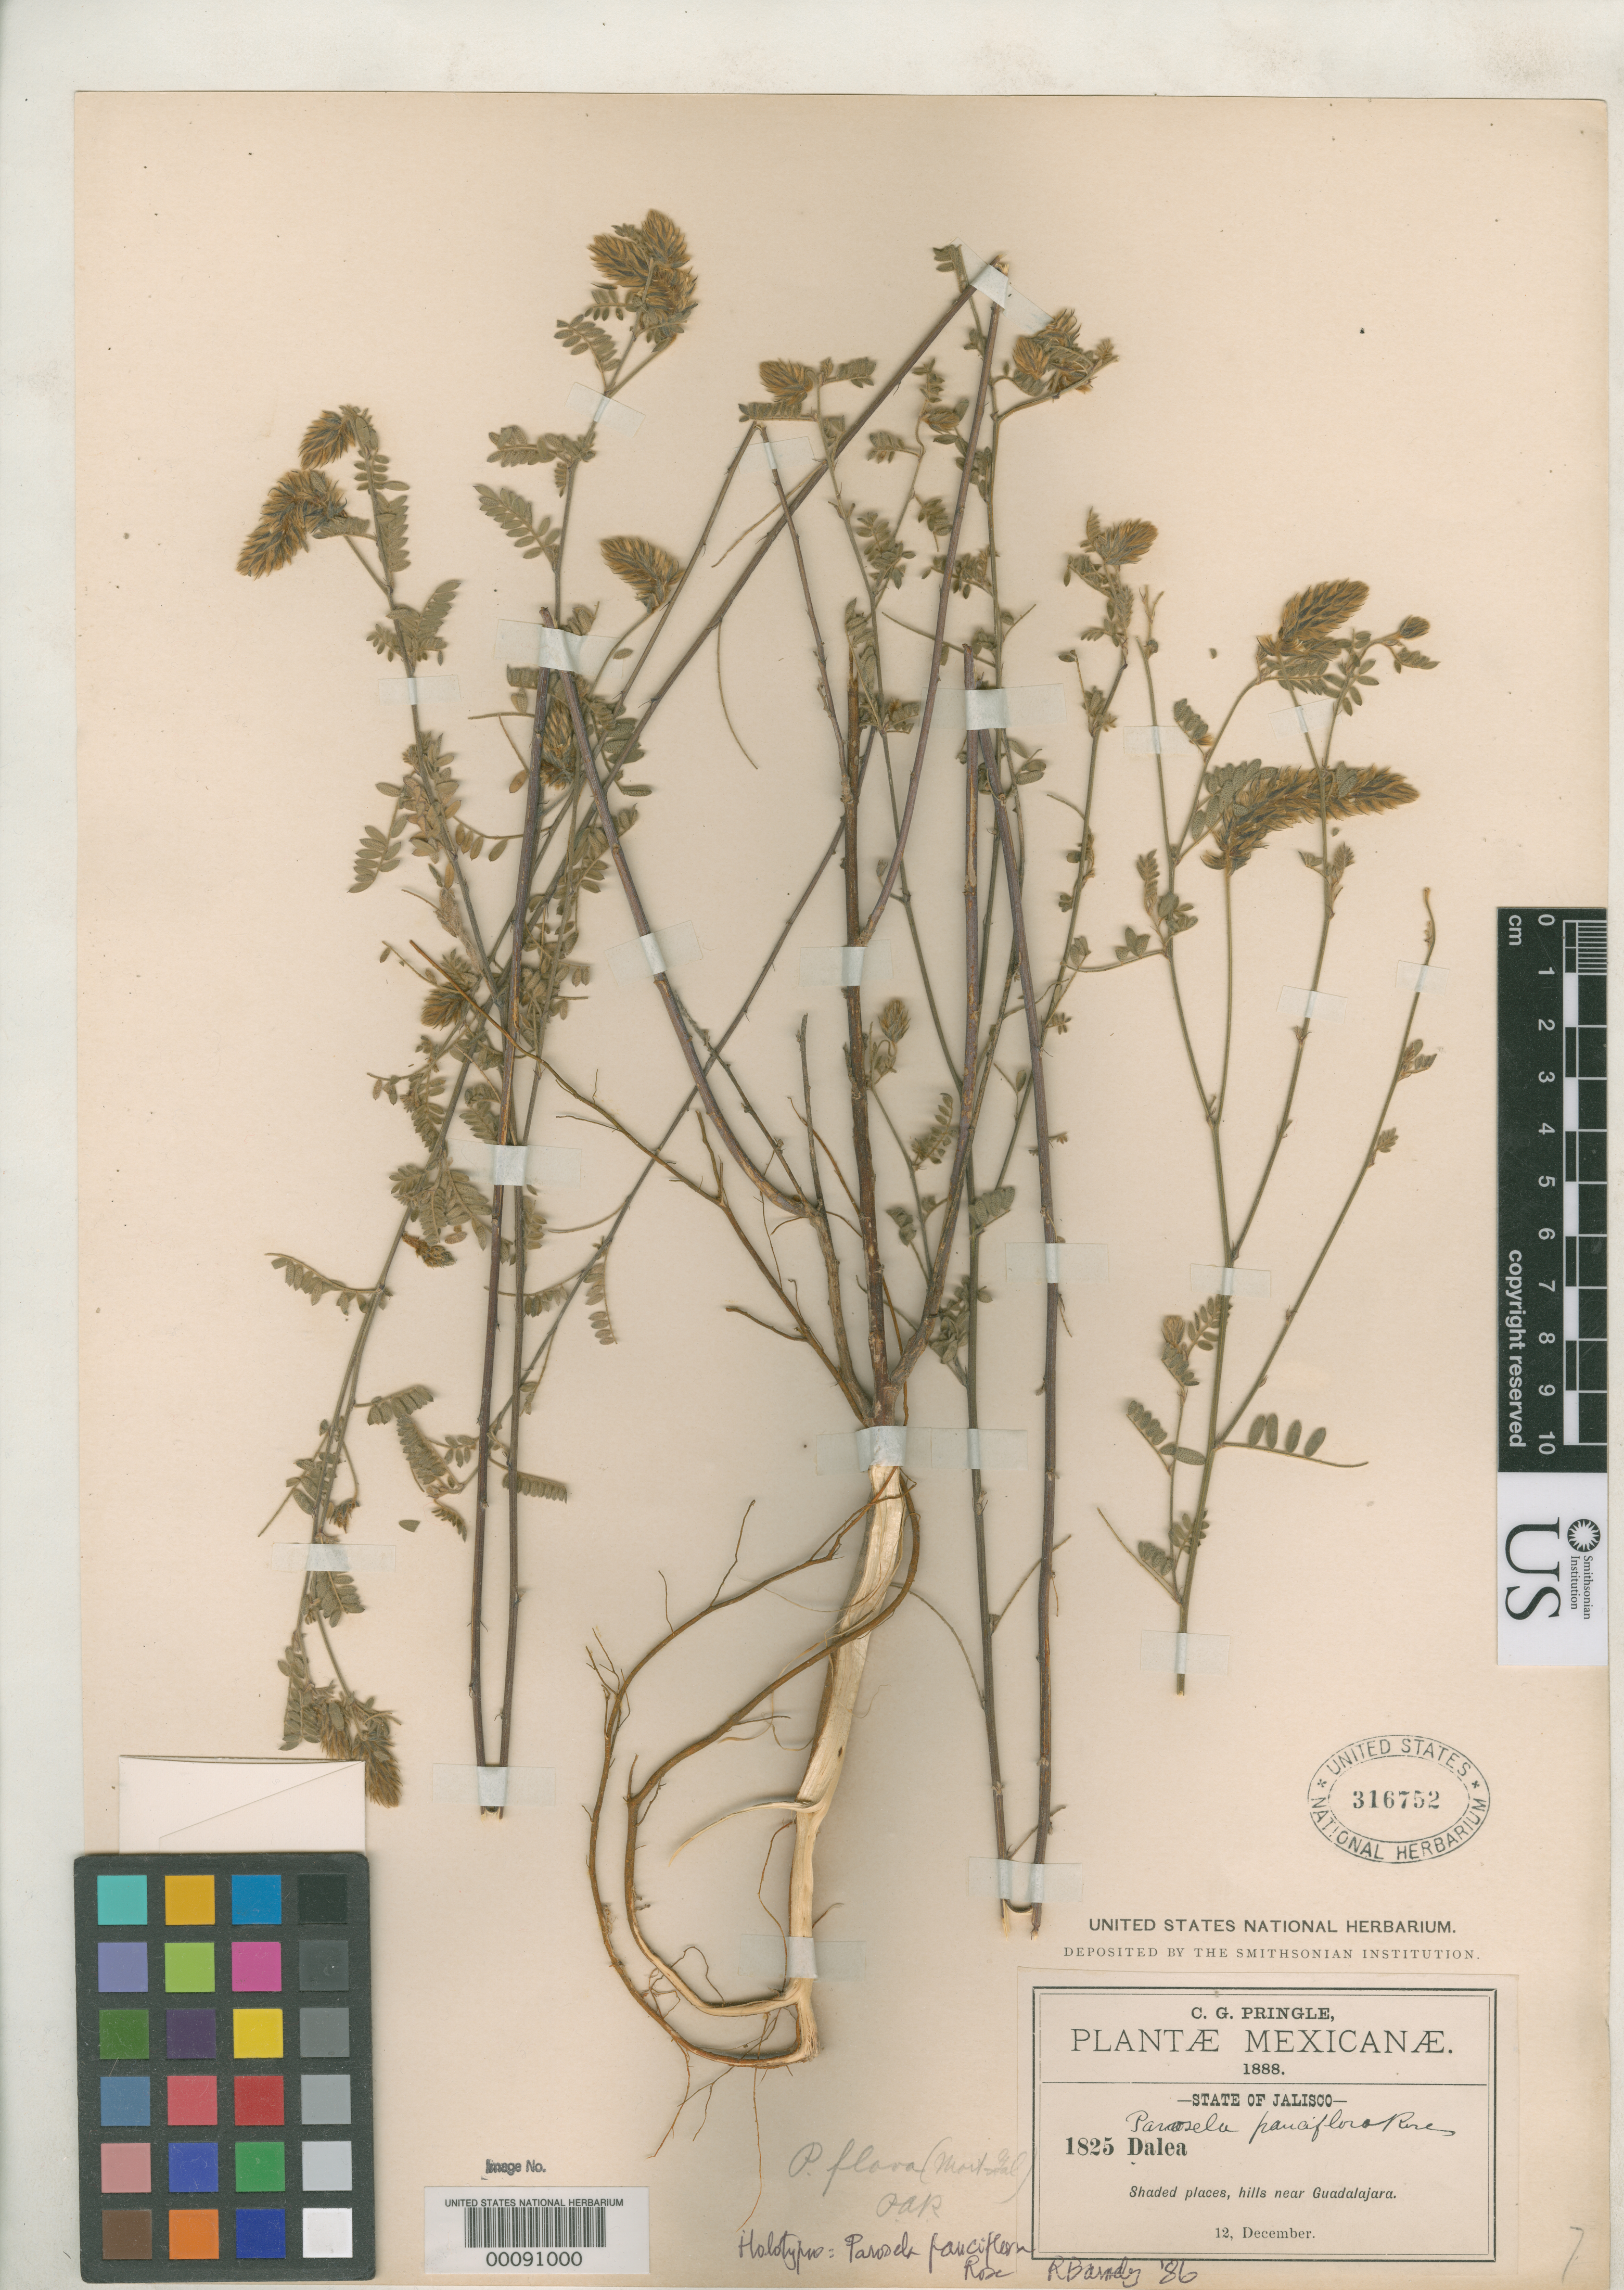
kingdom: Plantae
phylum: Tracheophyta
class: Magnoliopsida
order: Fabales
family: Fabaceae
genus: Parosela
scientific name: Parosela pauciflora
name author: Rose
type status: Holotype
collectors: C. G. Pringle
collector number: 1825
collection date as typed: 12 Dec 1888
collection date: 1888-12-12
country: Mexico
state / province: Jalisco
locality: Near Guadalajara.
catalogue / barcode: US 316752